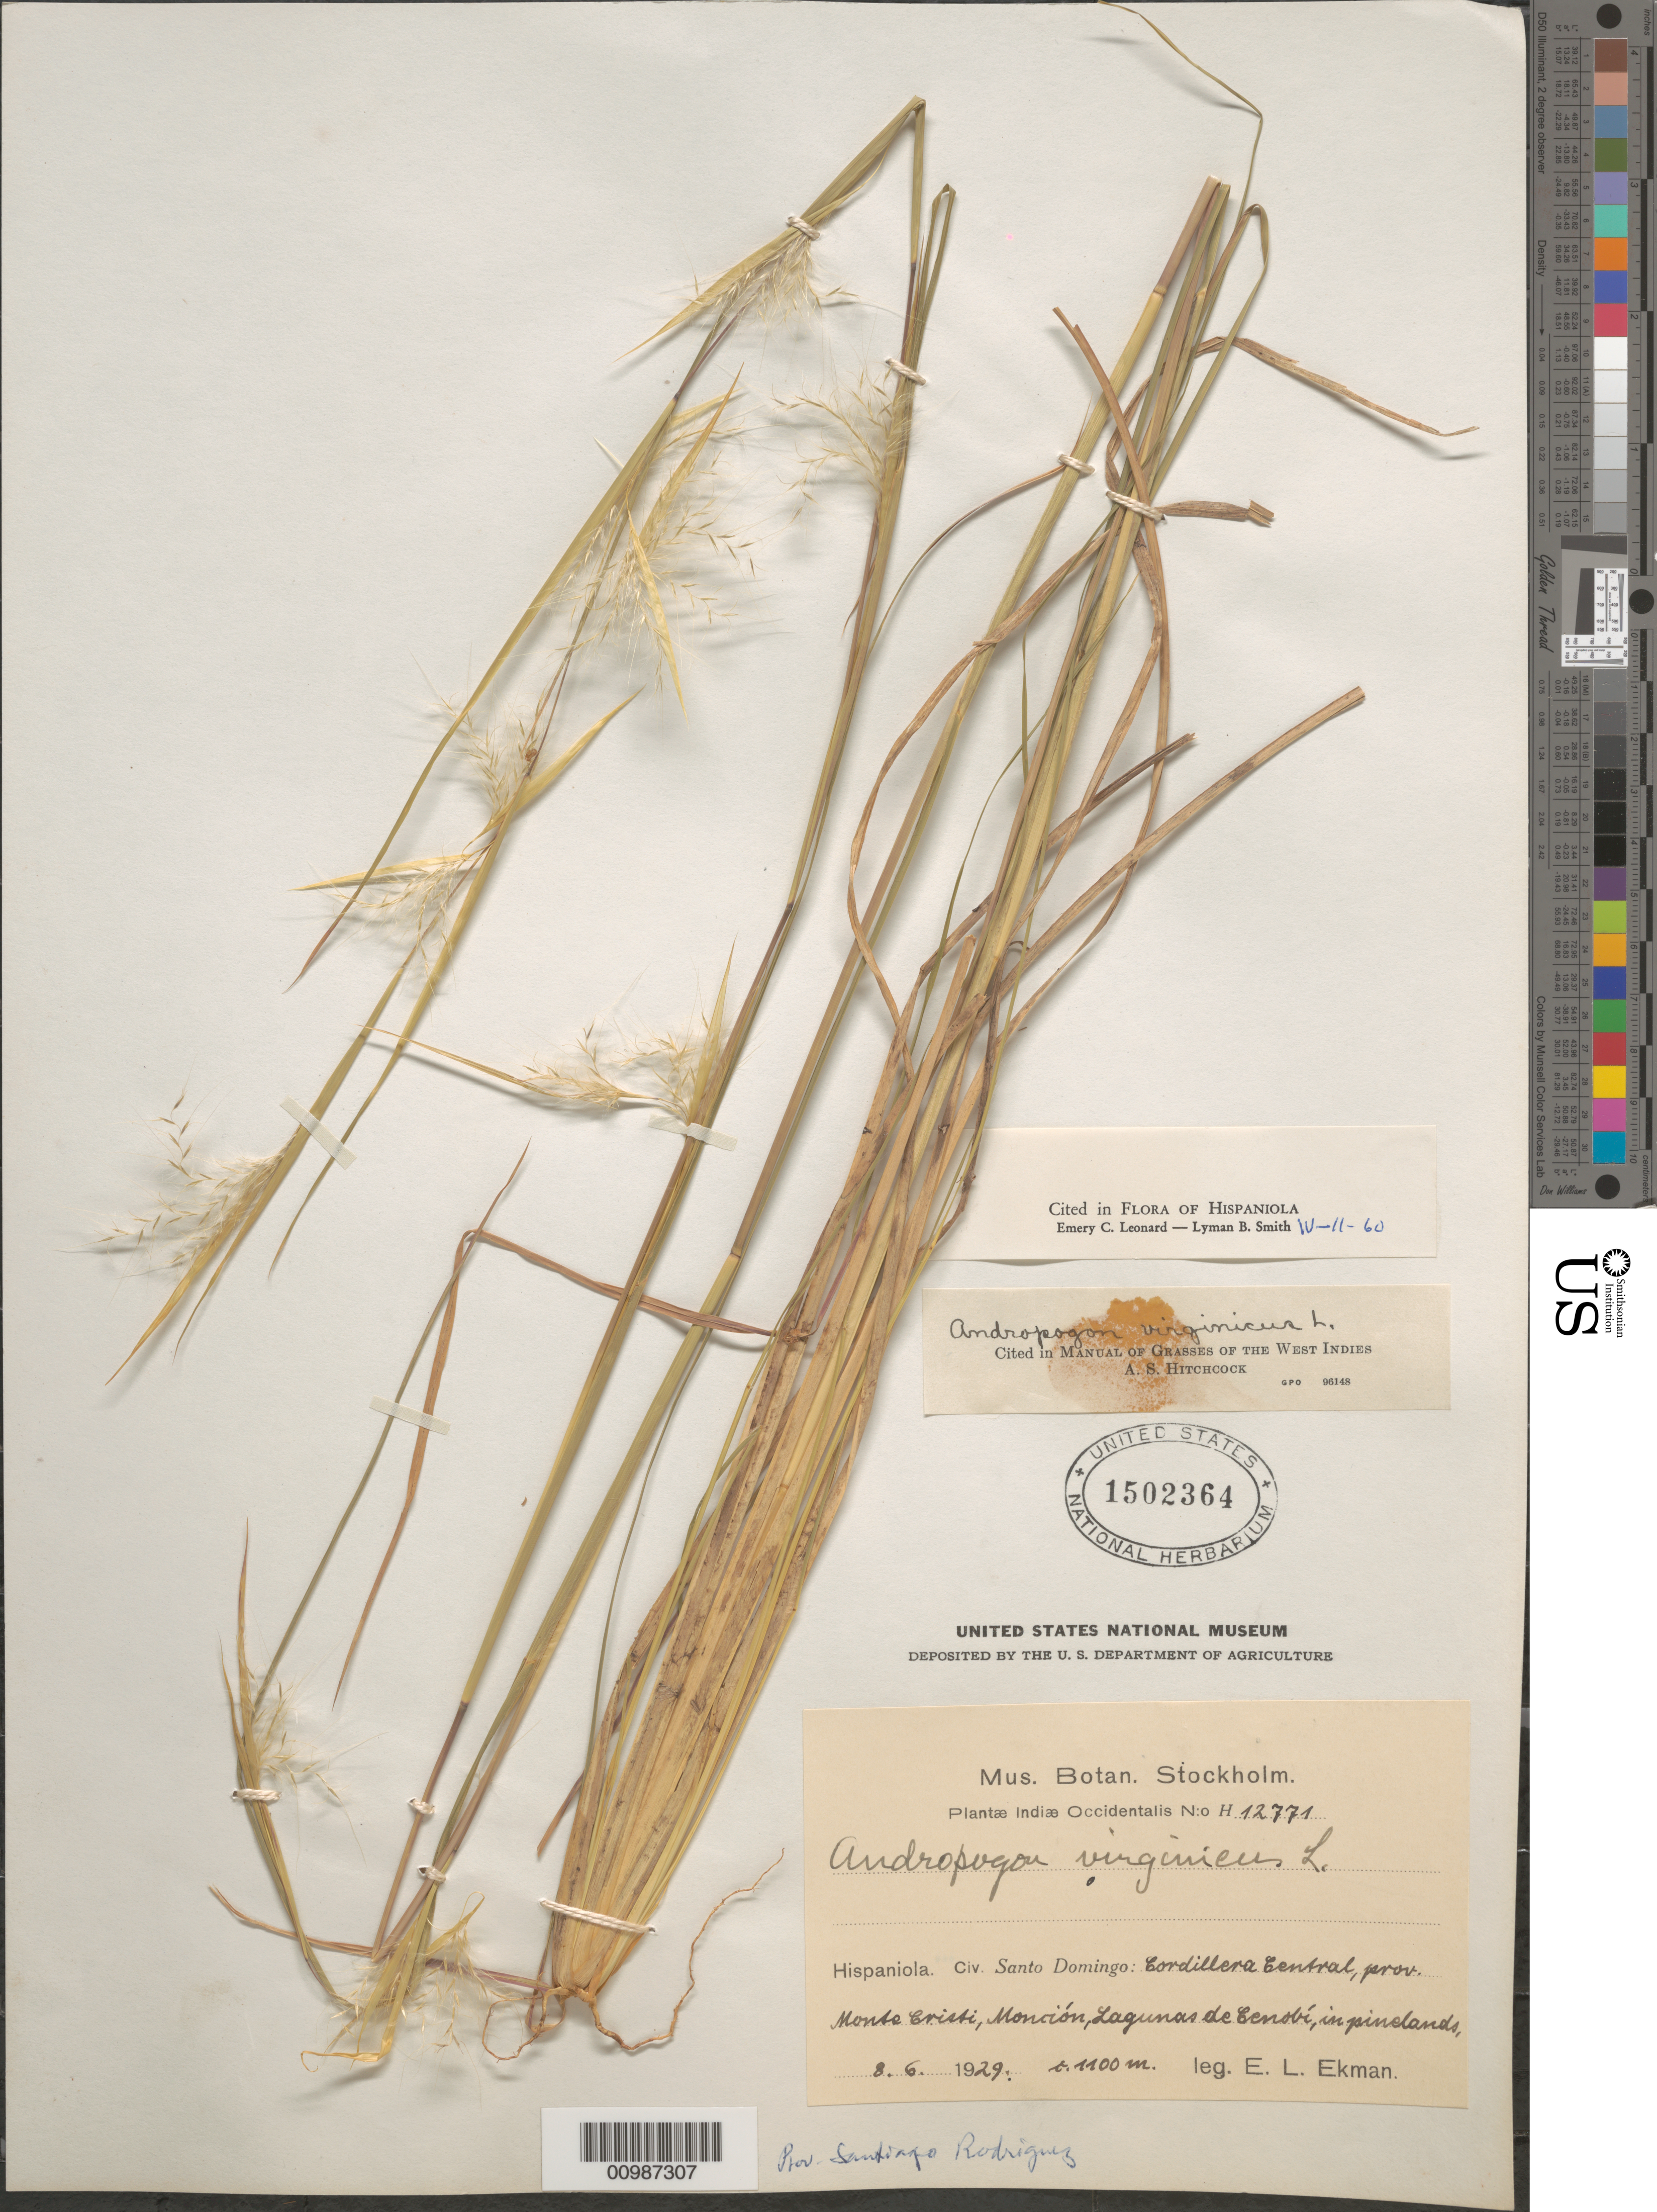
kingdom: Plantae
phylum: Tracheophyta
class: Liliopsida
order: Poales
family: Poaceae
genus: Andropogon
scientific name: Andropogon virginicus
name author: L.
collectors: E. L. Ekman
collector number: H 1929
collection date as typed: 08 Jun 1929 or 06 Aug 1929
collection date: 1929-06-08 or 1929-08-06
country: Dominican Republic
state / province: Santiago Rodríguez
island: Hispaniola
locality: Cordillera Central, Moncion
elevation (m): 1100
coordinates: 0 N, 0 E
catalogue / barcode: US 1502364